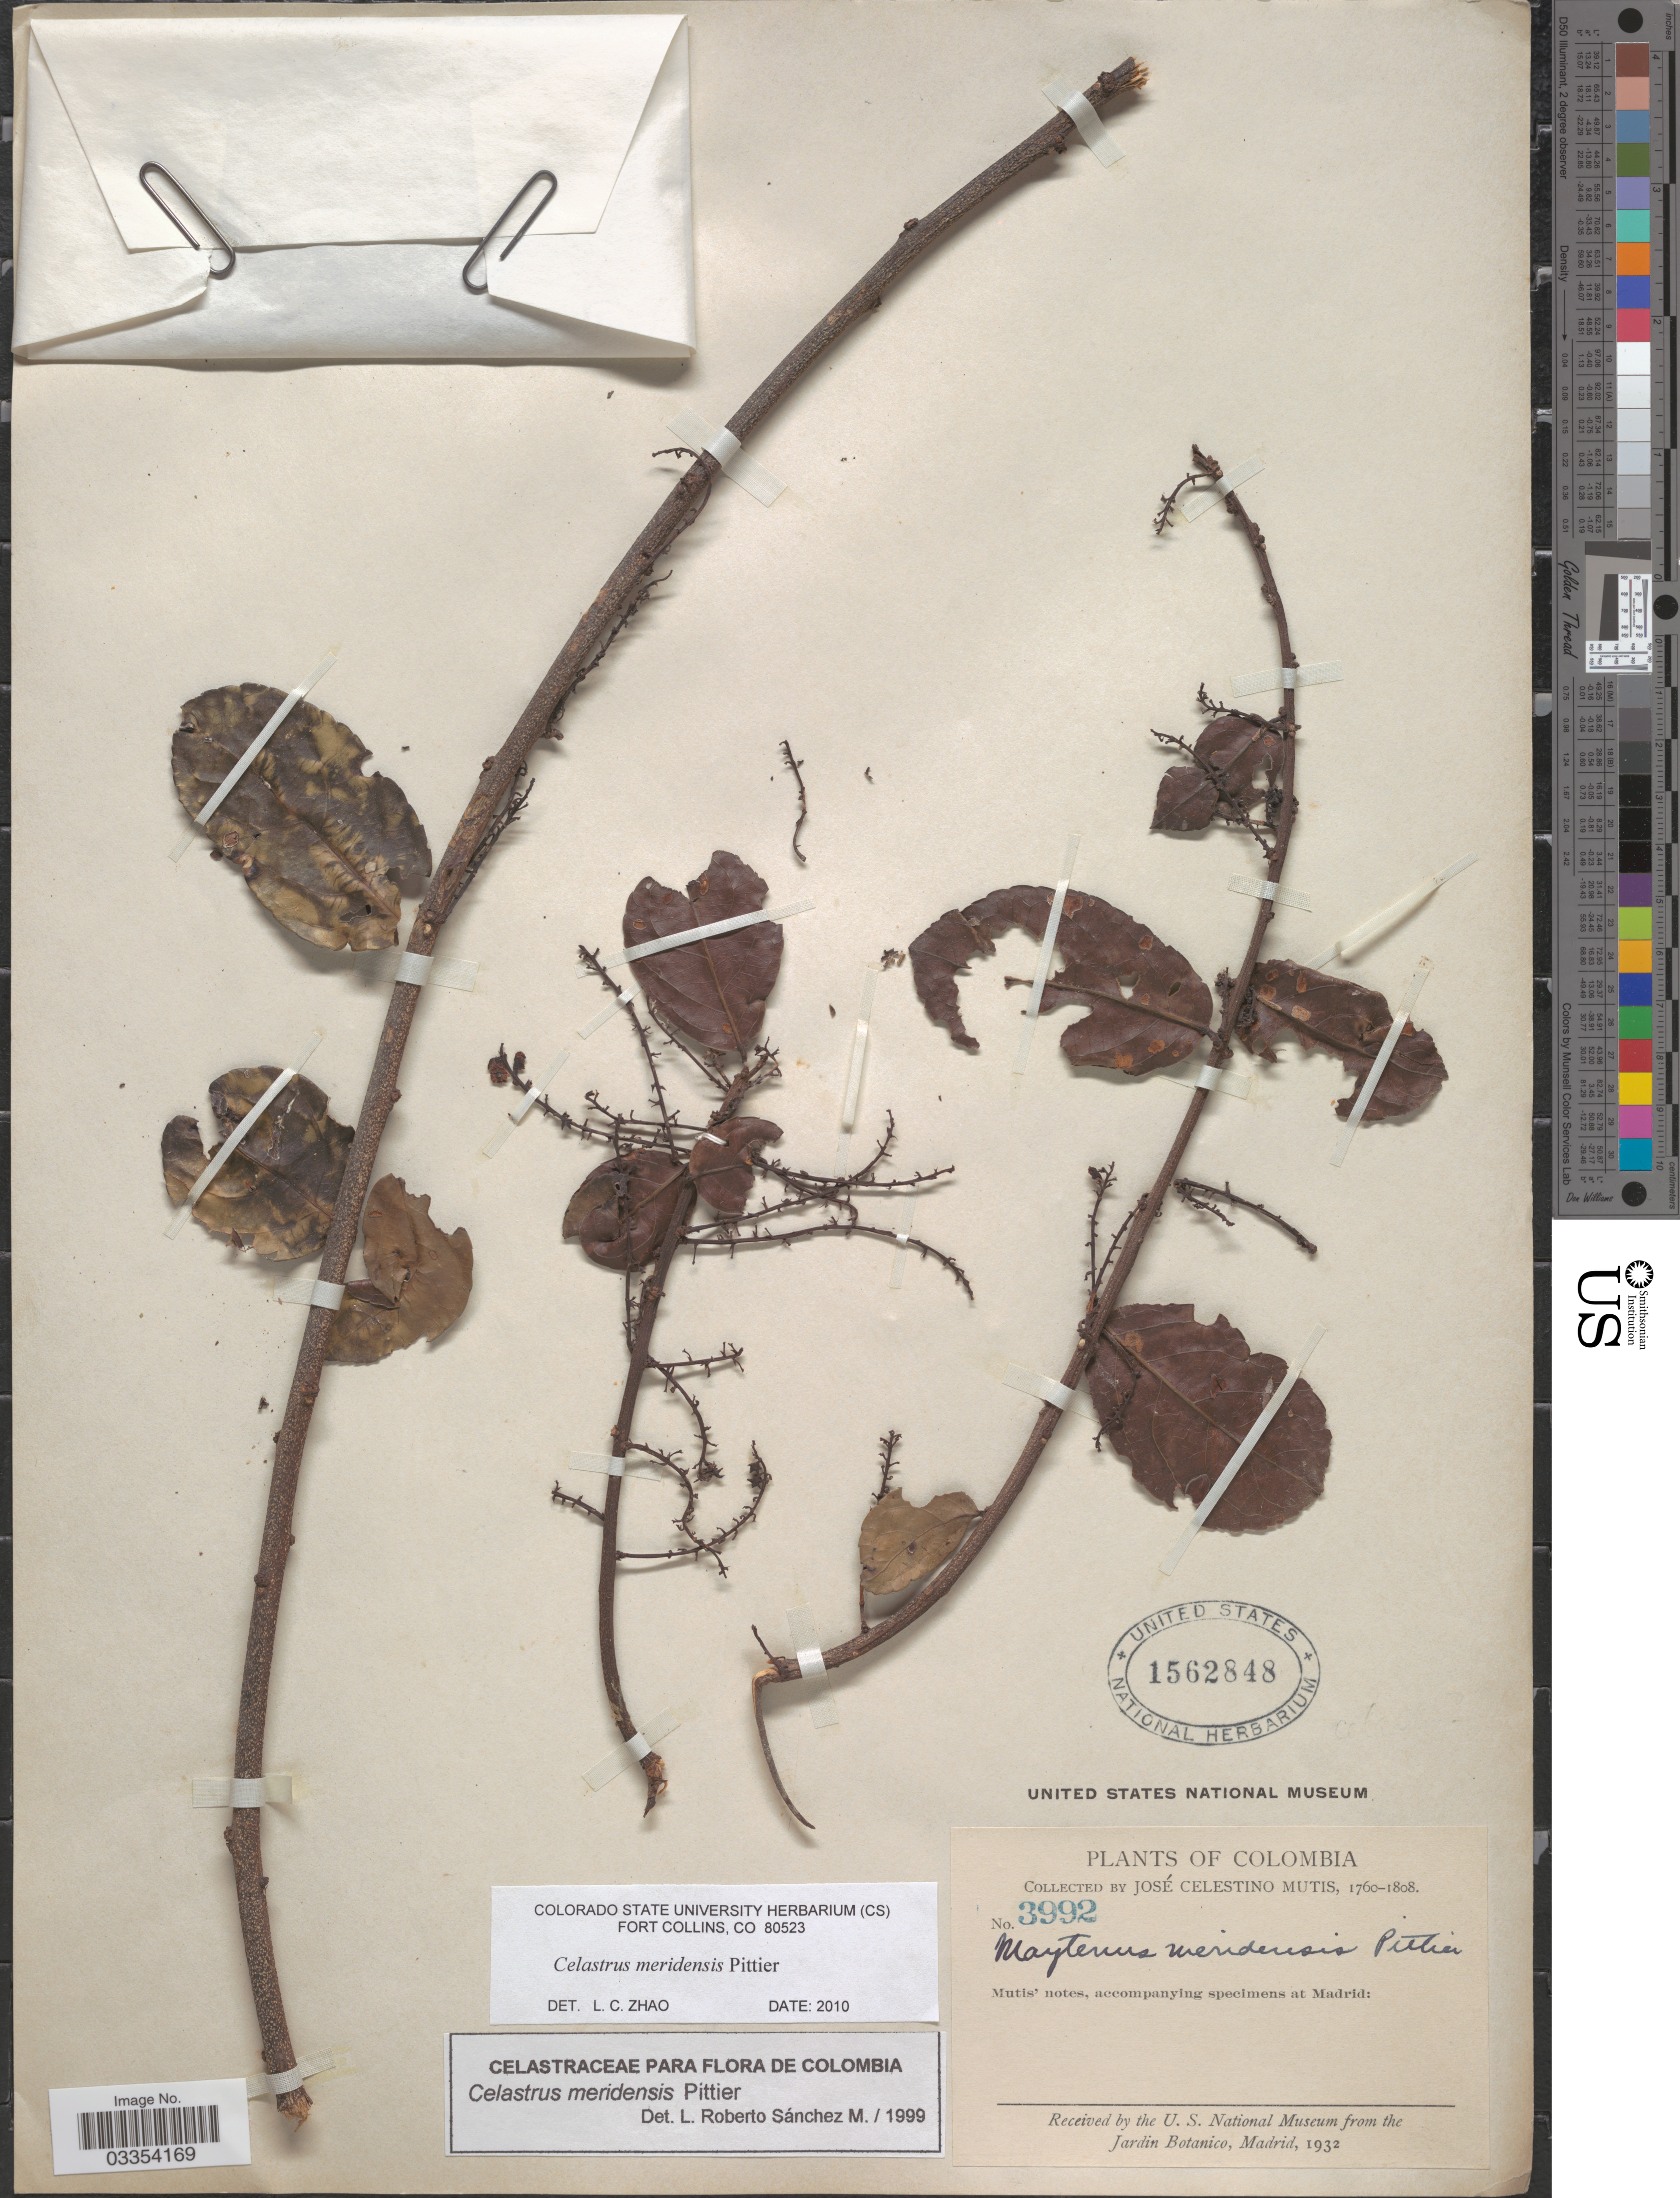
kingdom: Plantae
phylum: Tracheophyta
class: Magnoliopsida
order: Celastrales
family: Celastraceae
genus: Celastrus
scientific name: Celastrus meridensis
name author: Pittier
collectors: J. C. B. Mutis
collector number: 3992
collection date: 1760/1808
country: Colombia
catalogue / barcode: US 1562848